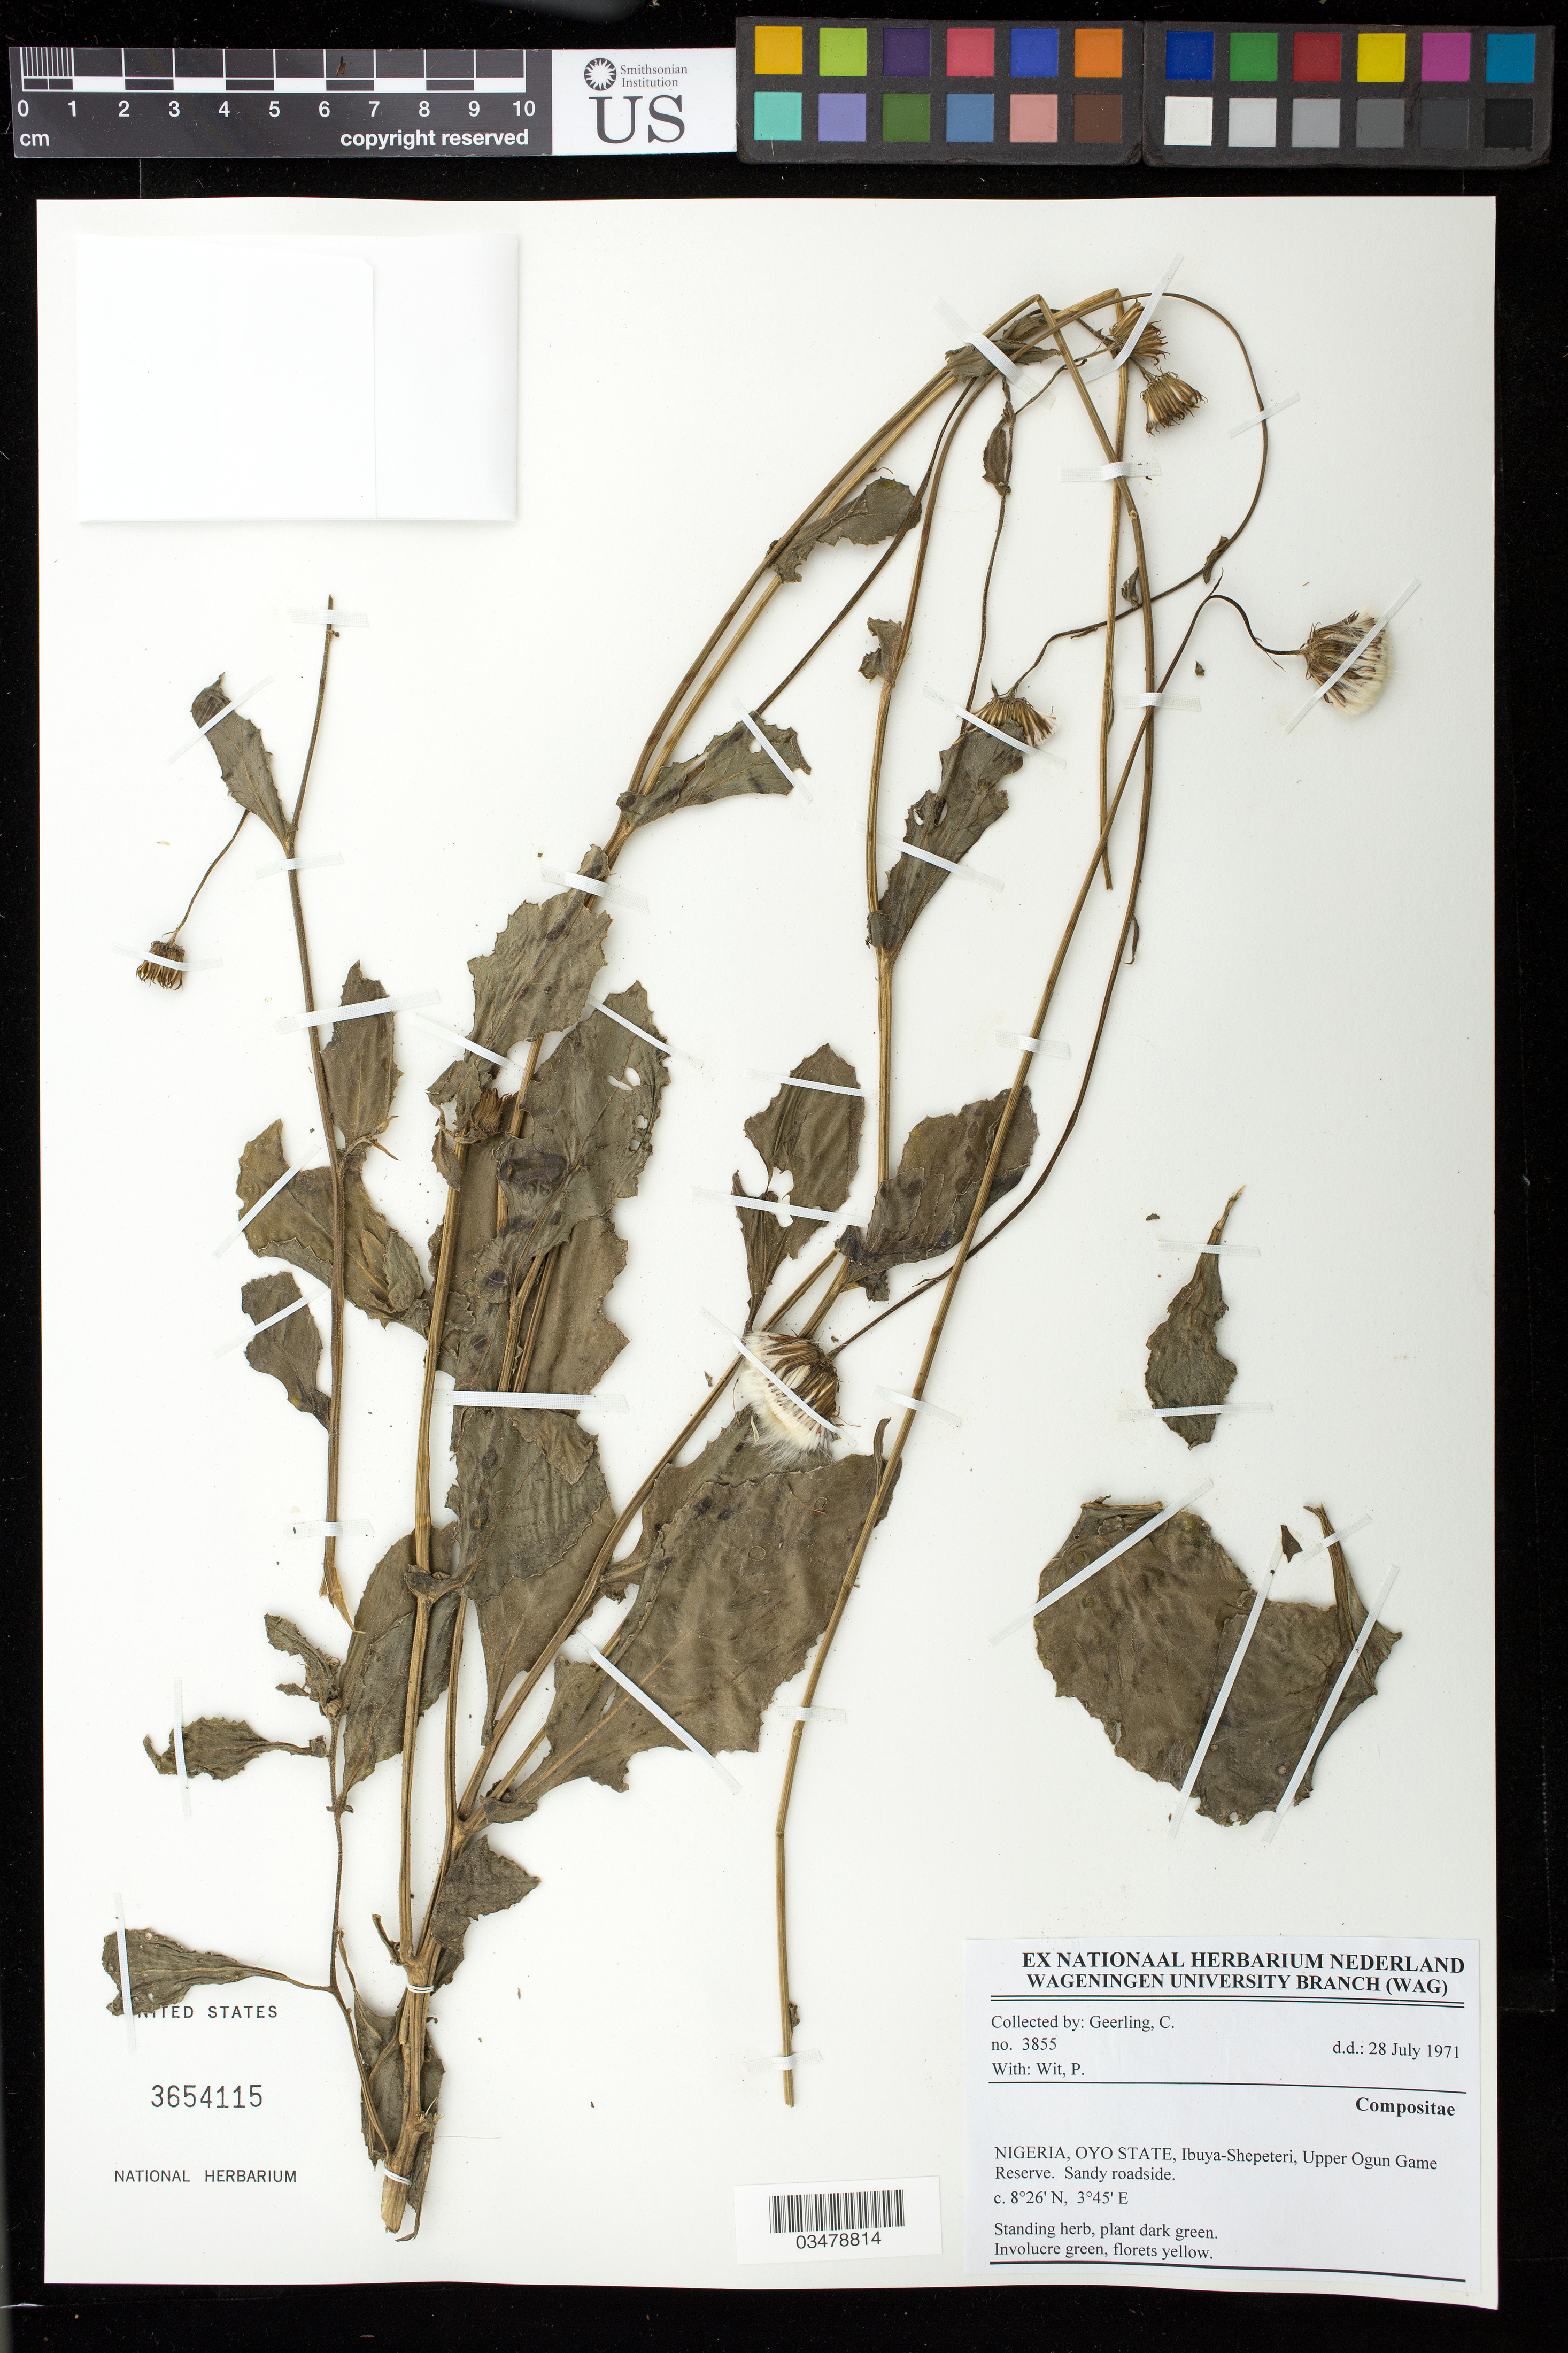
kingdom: Plantae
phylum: Tracheophyta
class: Magnoliopsida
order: Asterales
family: Asteraceae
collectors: C. Geerling & P. Wit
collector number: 3855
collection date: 1971-07-28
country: Nigeria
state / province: Oyo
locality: Ibuya-shepeteri, Upper Ogun Game Reserve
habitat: Sandy roadside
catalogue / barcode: US 3654115